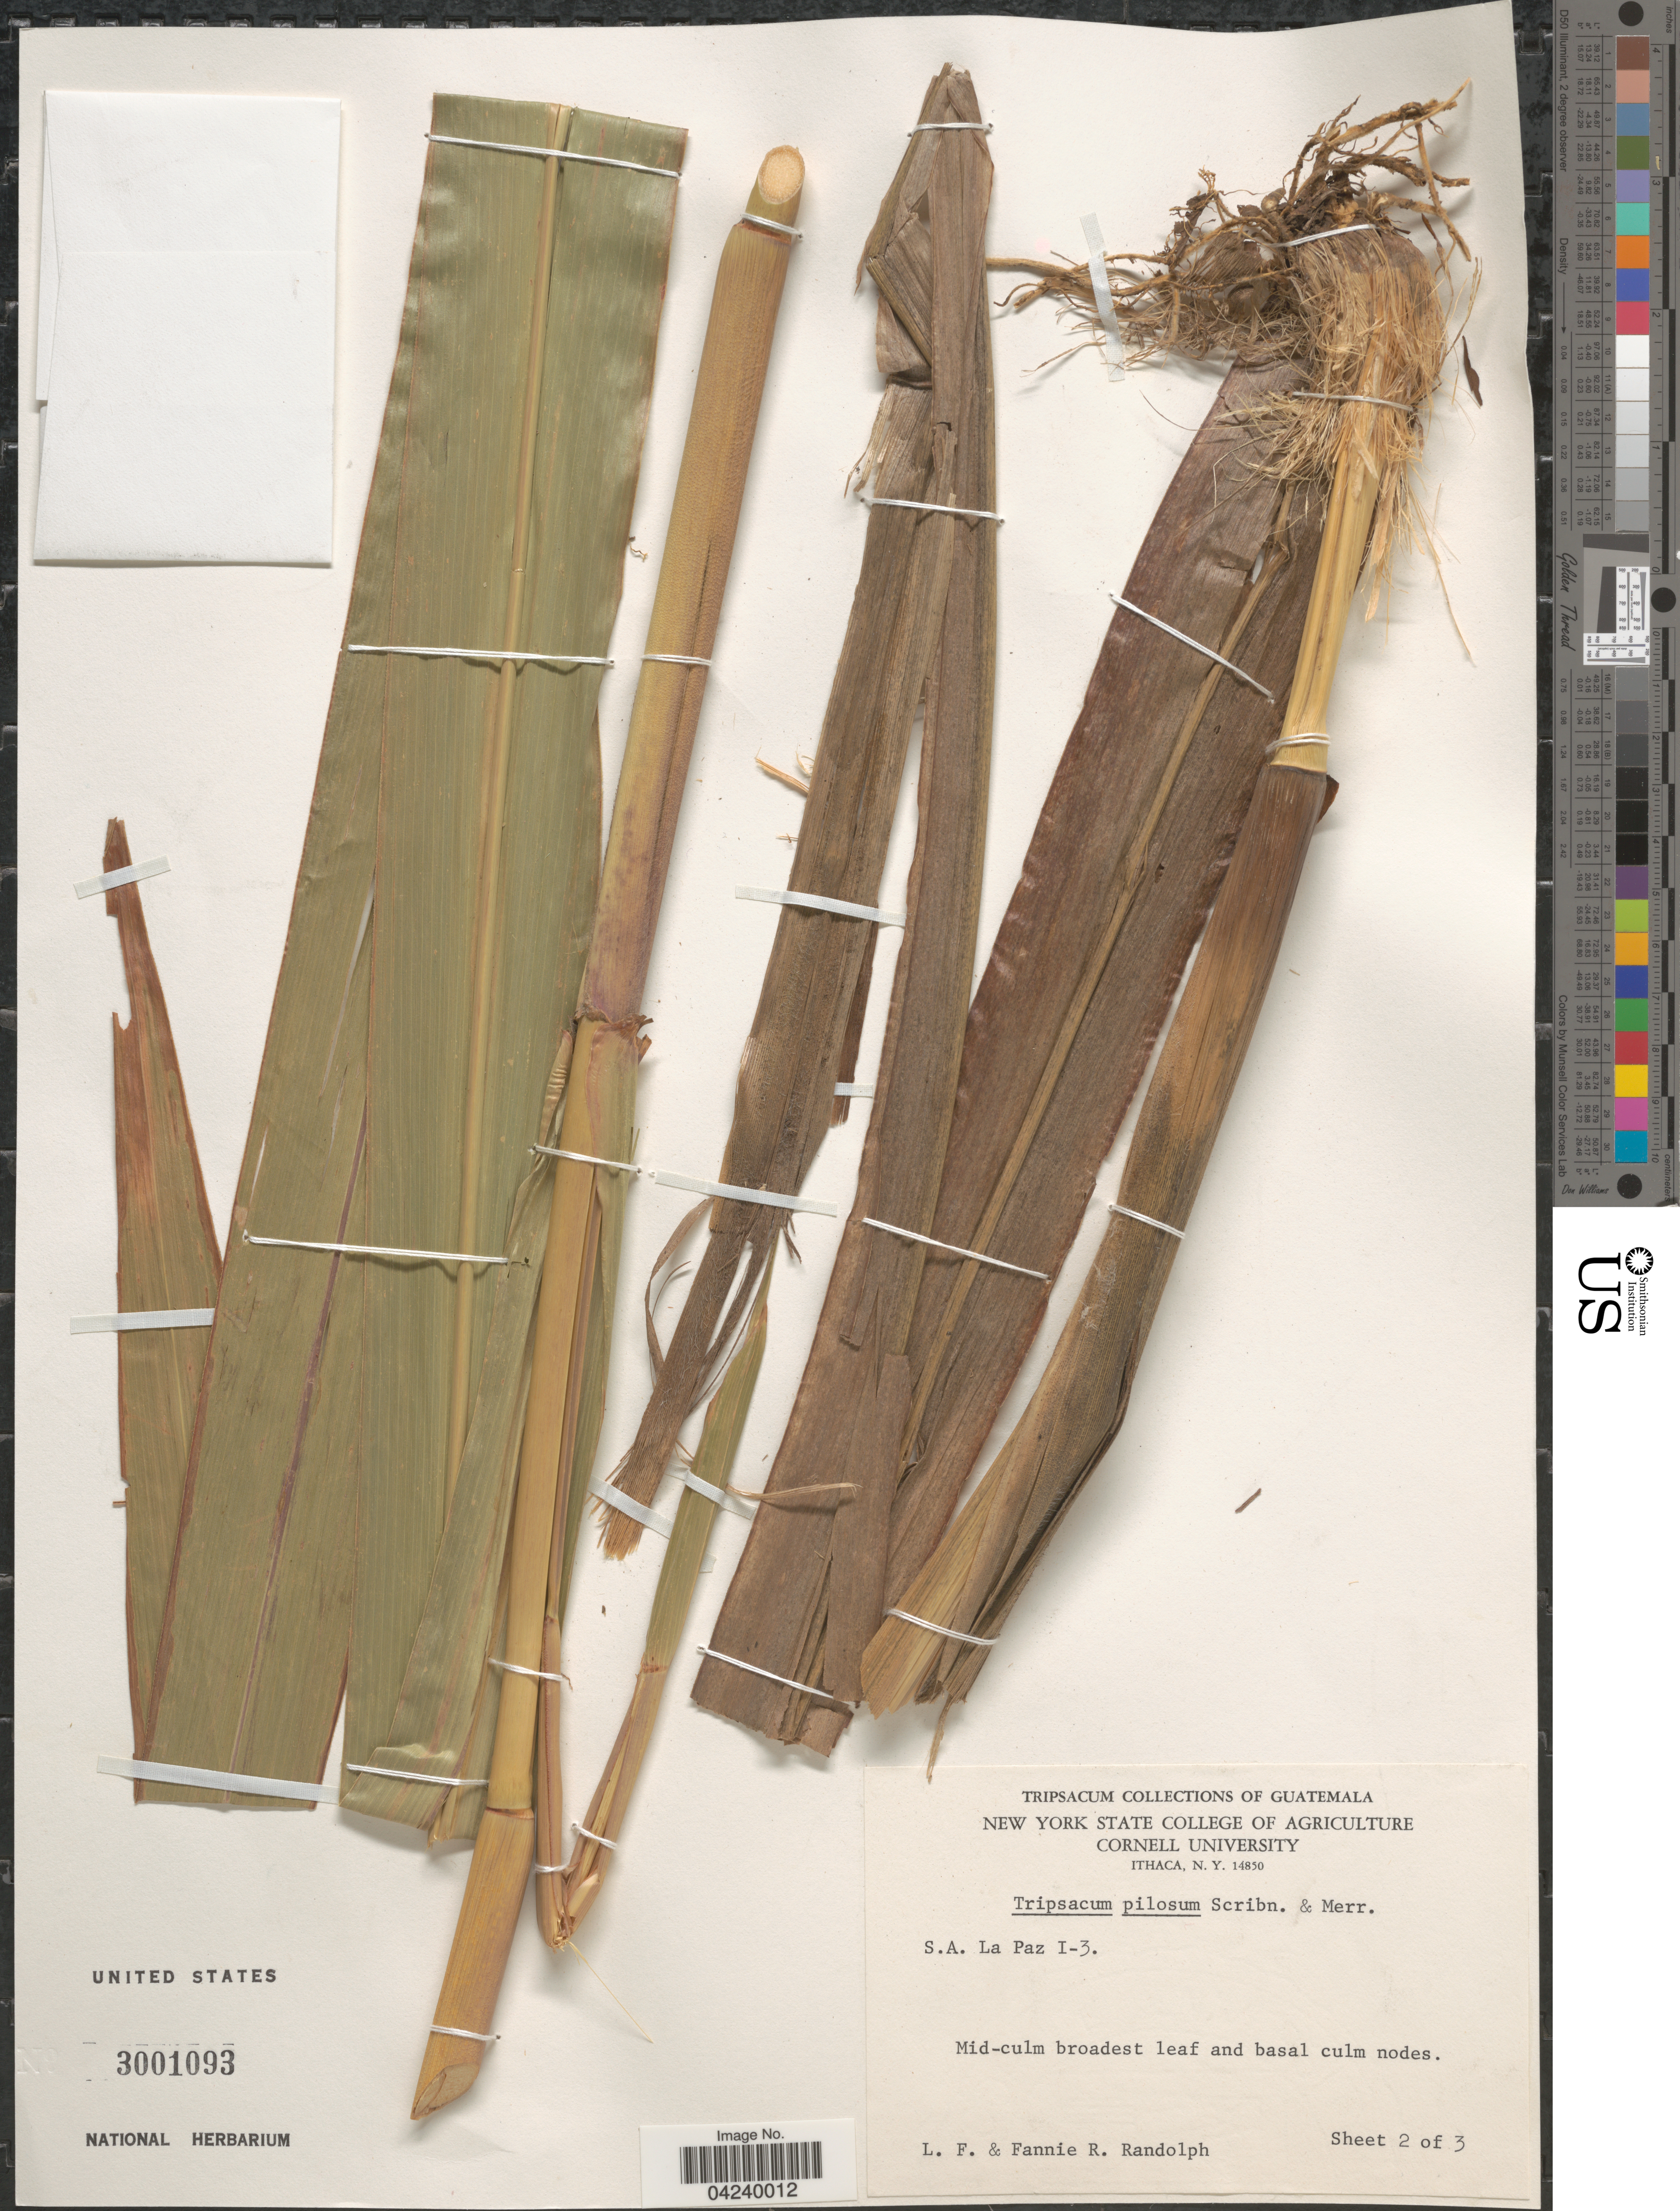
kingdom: Plantae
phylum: Tracheophyta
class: Liliopsida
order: Poales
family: Poaceae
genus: Tripsacum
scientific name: Tripsacum pilosum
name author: Scribn. & Merr.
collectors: L. F. Randolph & F. Randolph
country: Guatemala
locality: S.A. La Paz I-3 [unsure placement].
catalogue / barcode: US 3001093